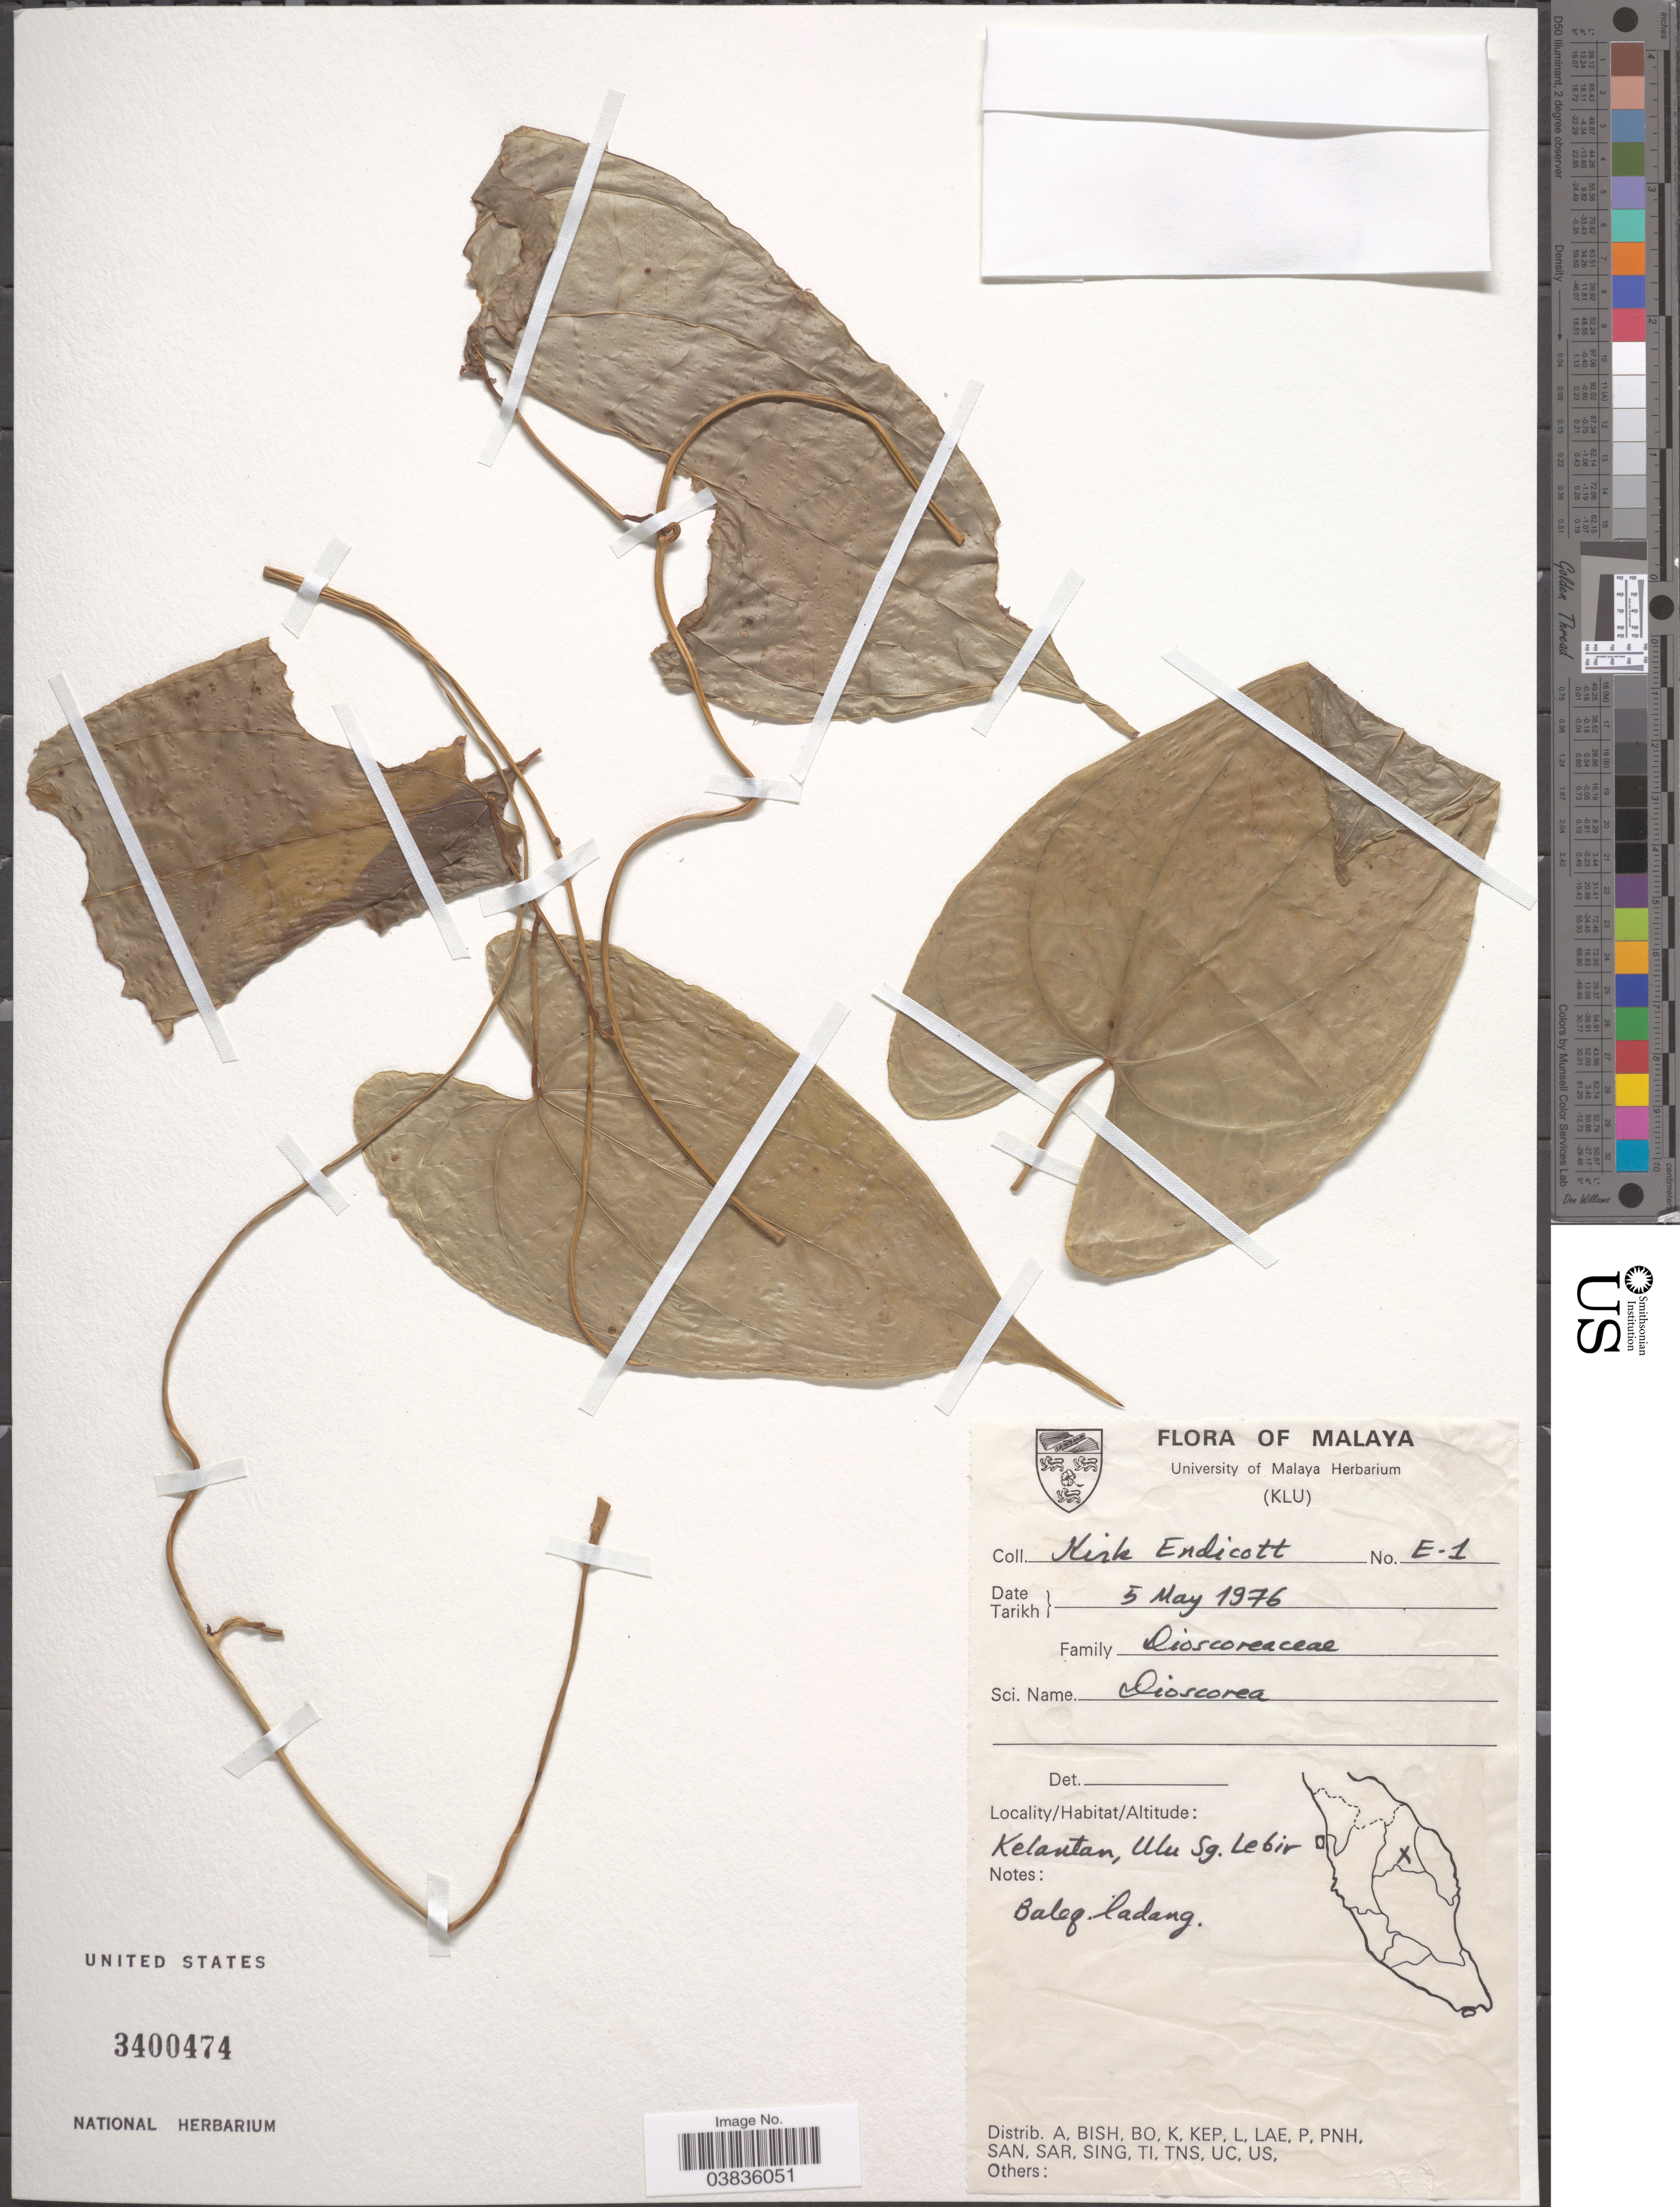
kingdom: Plantae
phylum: Tracheophyta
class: Liliopsida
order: Dioscoreales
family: Dioscoreaceae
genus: Dioscorea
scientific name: Dioscorea sp.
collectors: K. Endicott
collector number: E-1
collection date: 1976-05-05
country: Malaysia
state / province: Kelantan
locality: Malaya. Ulu Sg. Lebir.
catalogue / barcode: US 3400474